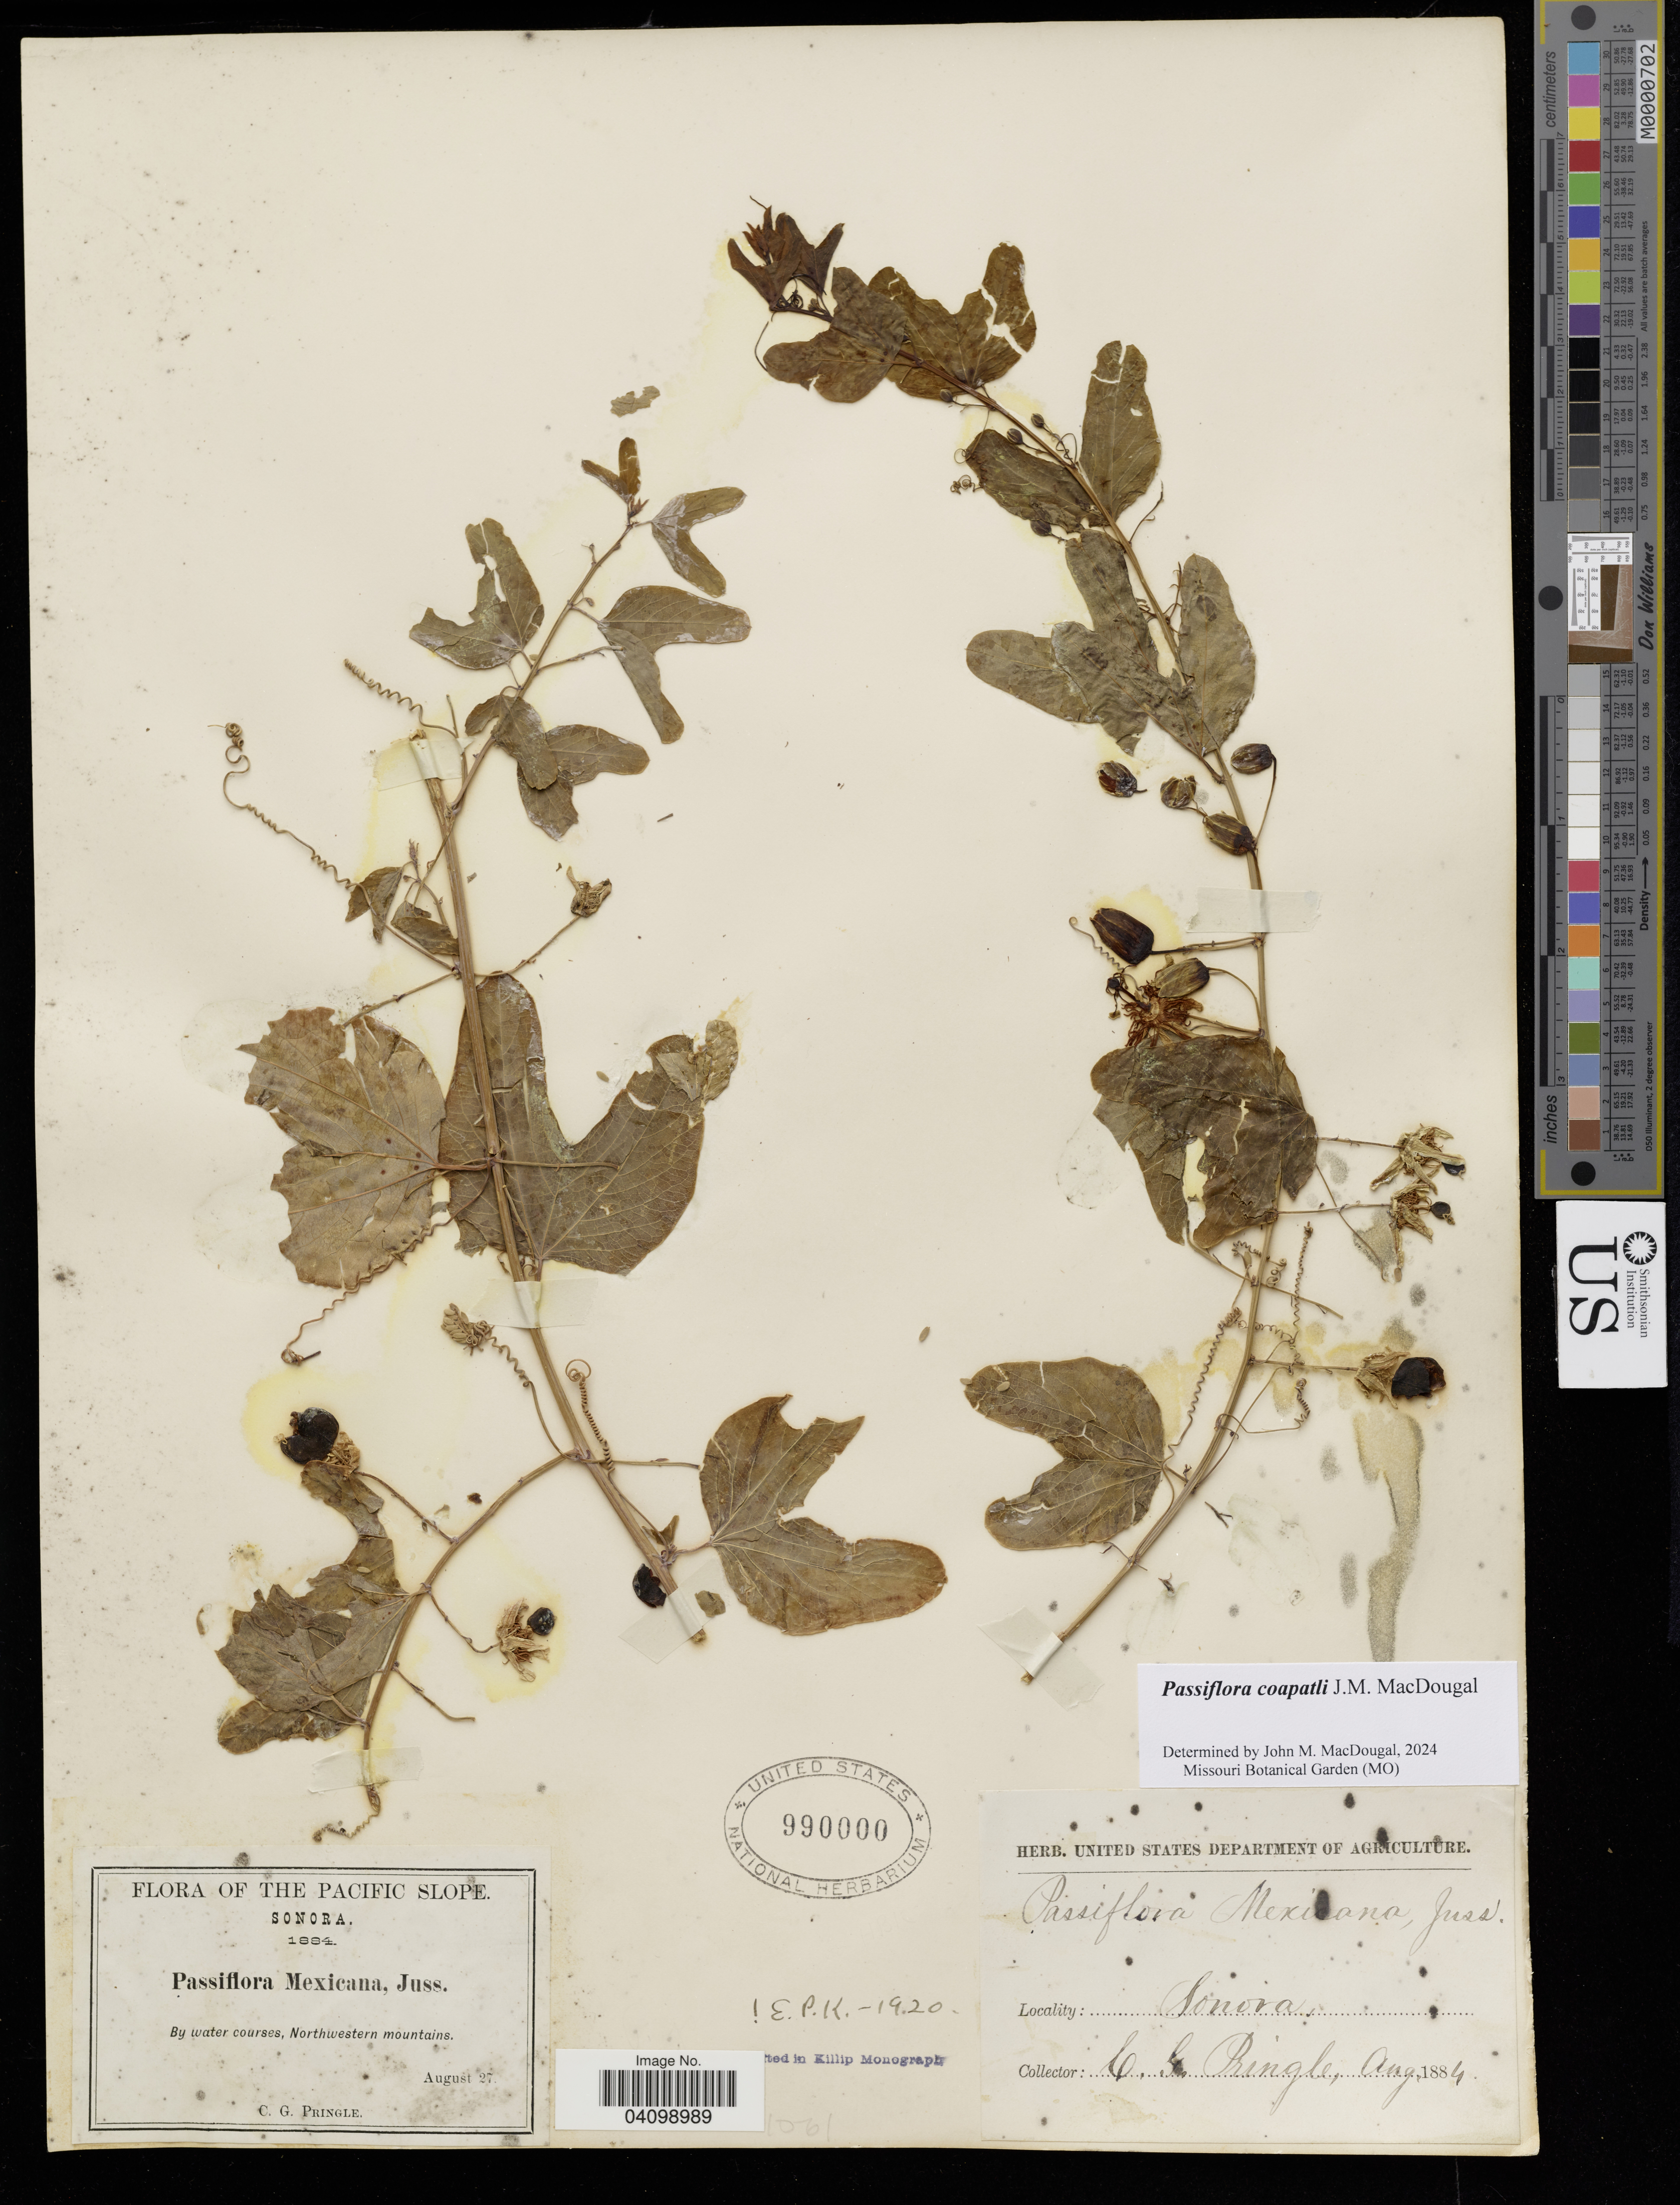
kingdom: Plantae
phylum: Tracheophyta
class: Magnoliopsida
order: Malpighiales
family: Passifloraceae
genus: Passiflora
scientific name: Passiflora coapatli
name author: J.M. MacDougal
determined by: MacDougal, John M.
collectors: C. G. Pringle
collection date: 1884-08-27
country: Mexico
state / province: Sonora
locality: The Pacific Slope. By water coarses, Northwestern mountains.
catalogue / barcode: US 990000